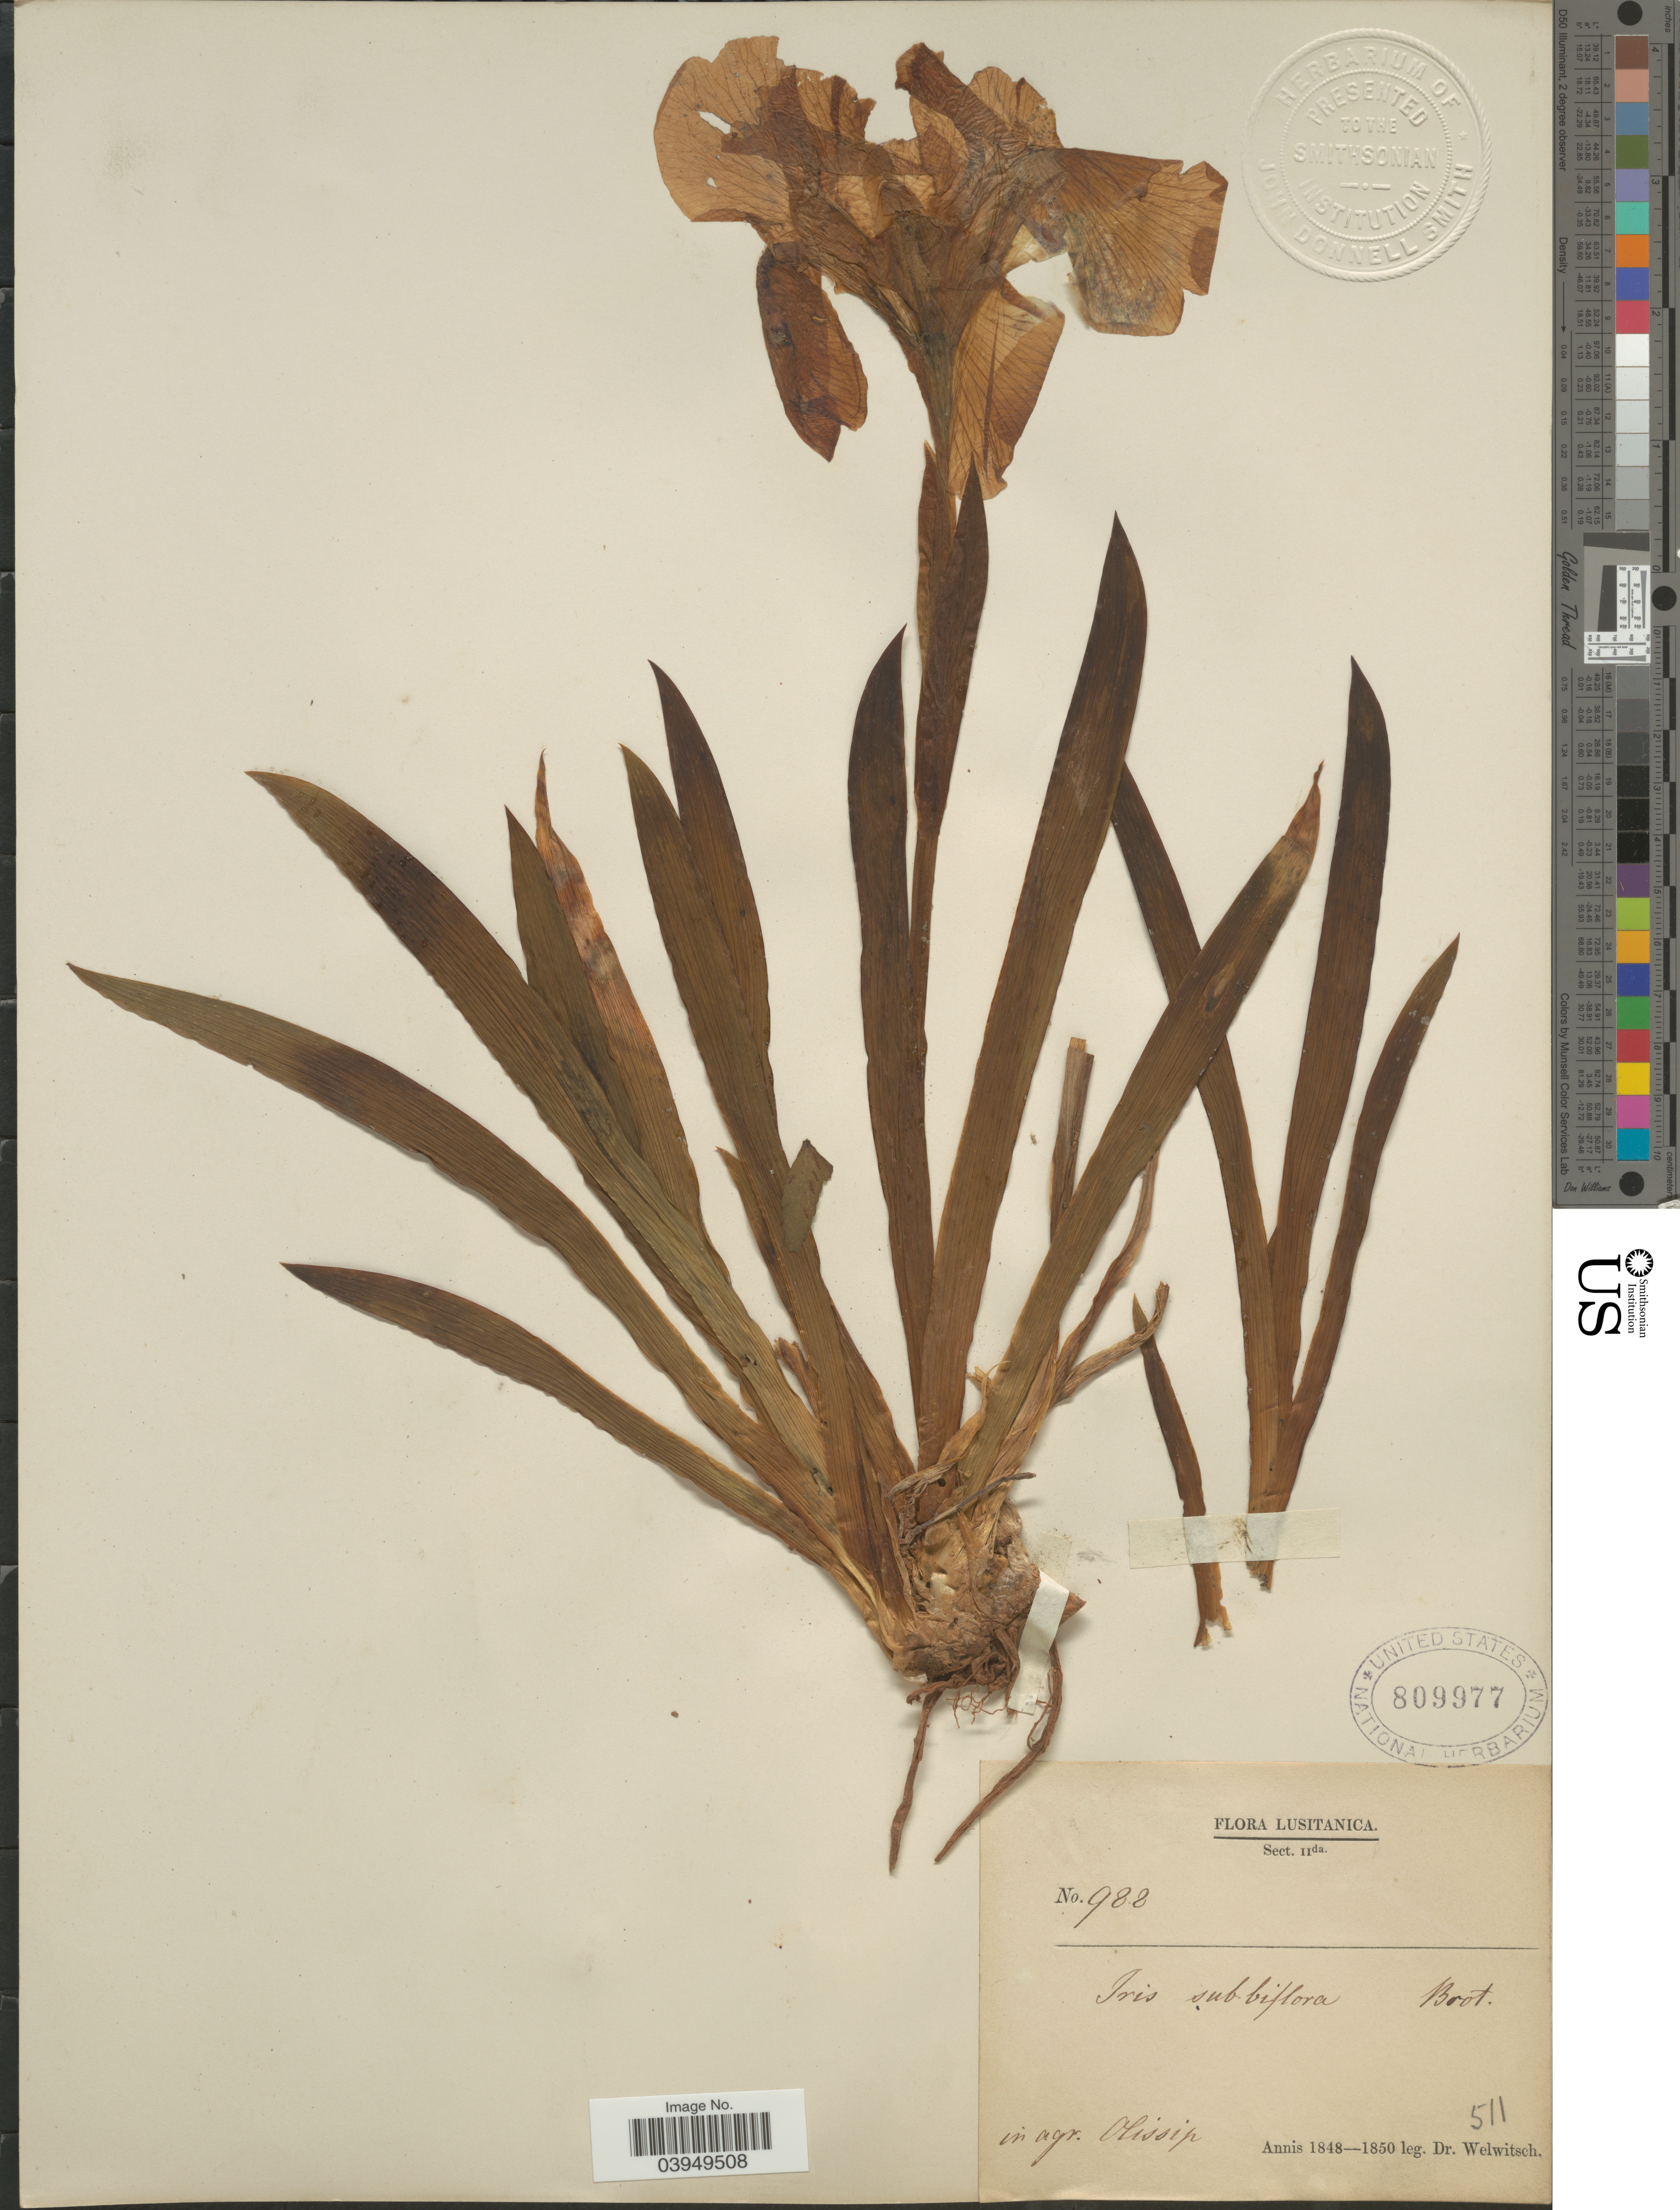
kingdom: Plantae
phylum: Tracheophyta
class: Liliopsida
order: Asparagales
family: Iridaceae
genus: Iris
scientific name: Iris subbiflora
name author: Brot.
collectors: -. Welwitsch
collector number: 988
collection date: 1848/1850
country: Portugal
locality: Lusitanica. In agr. Olissip.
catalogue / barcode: US 809977